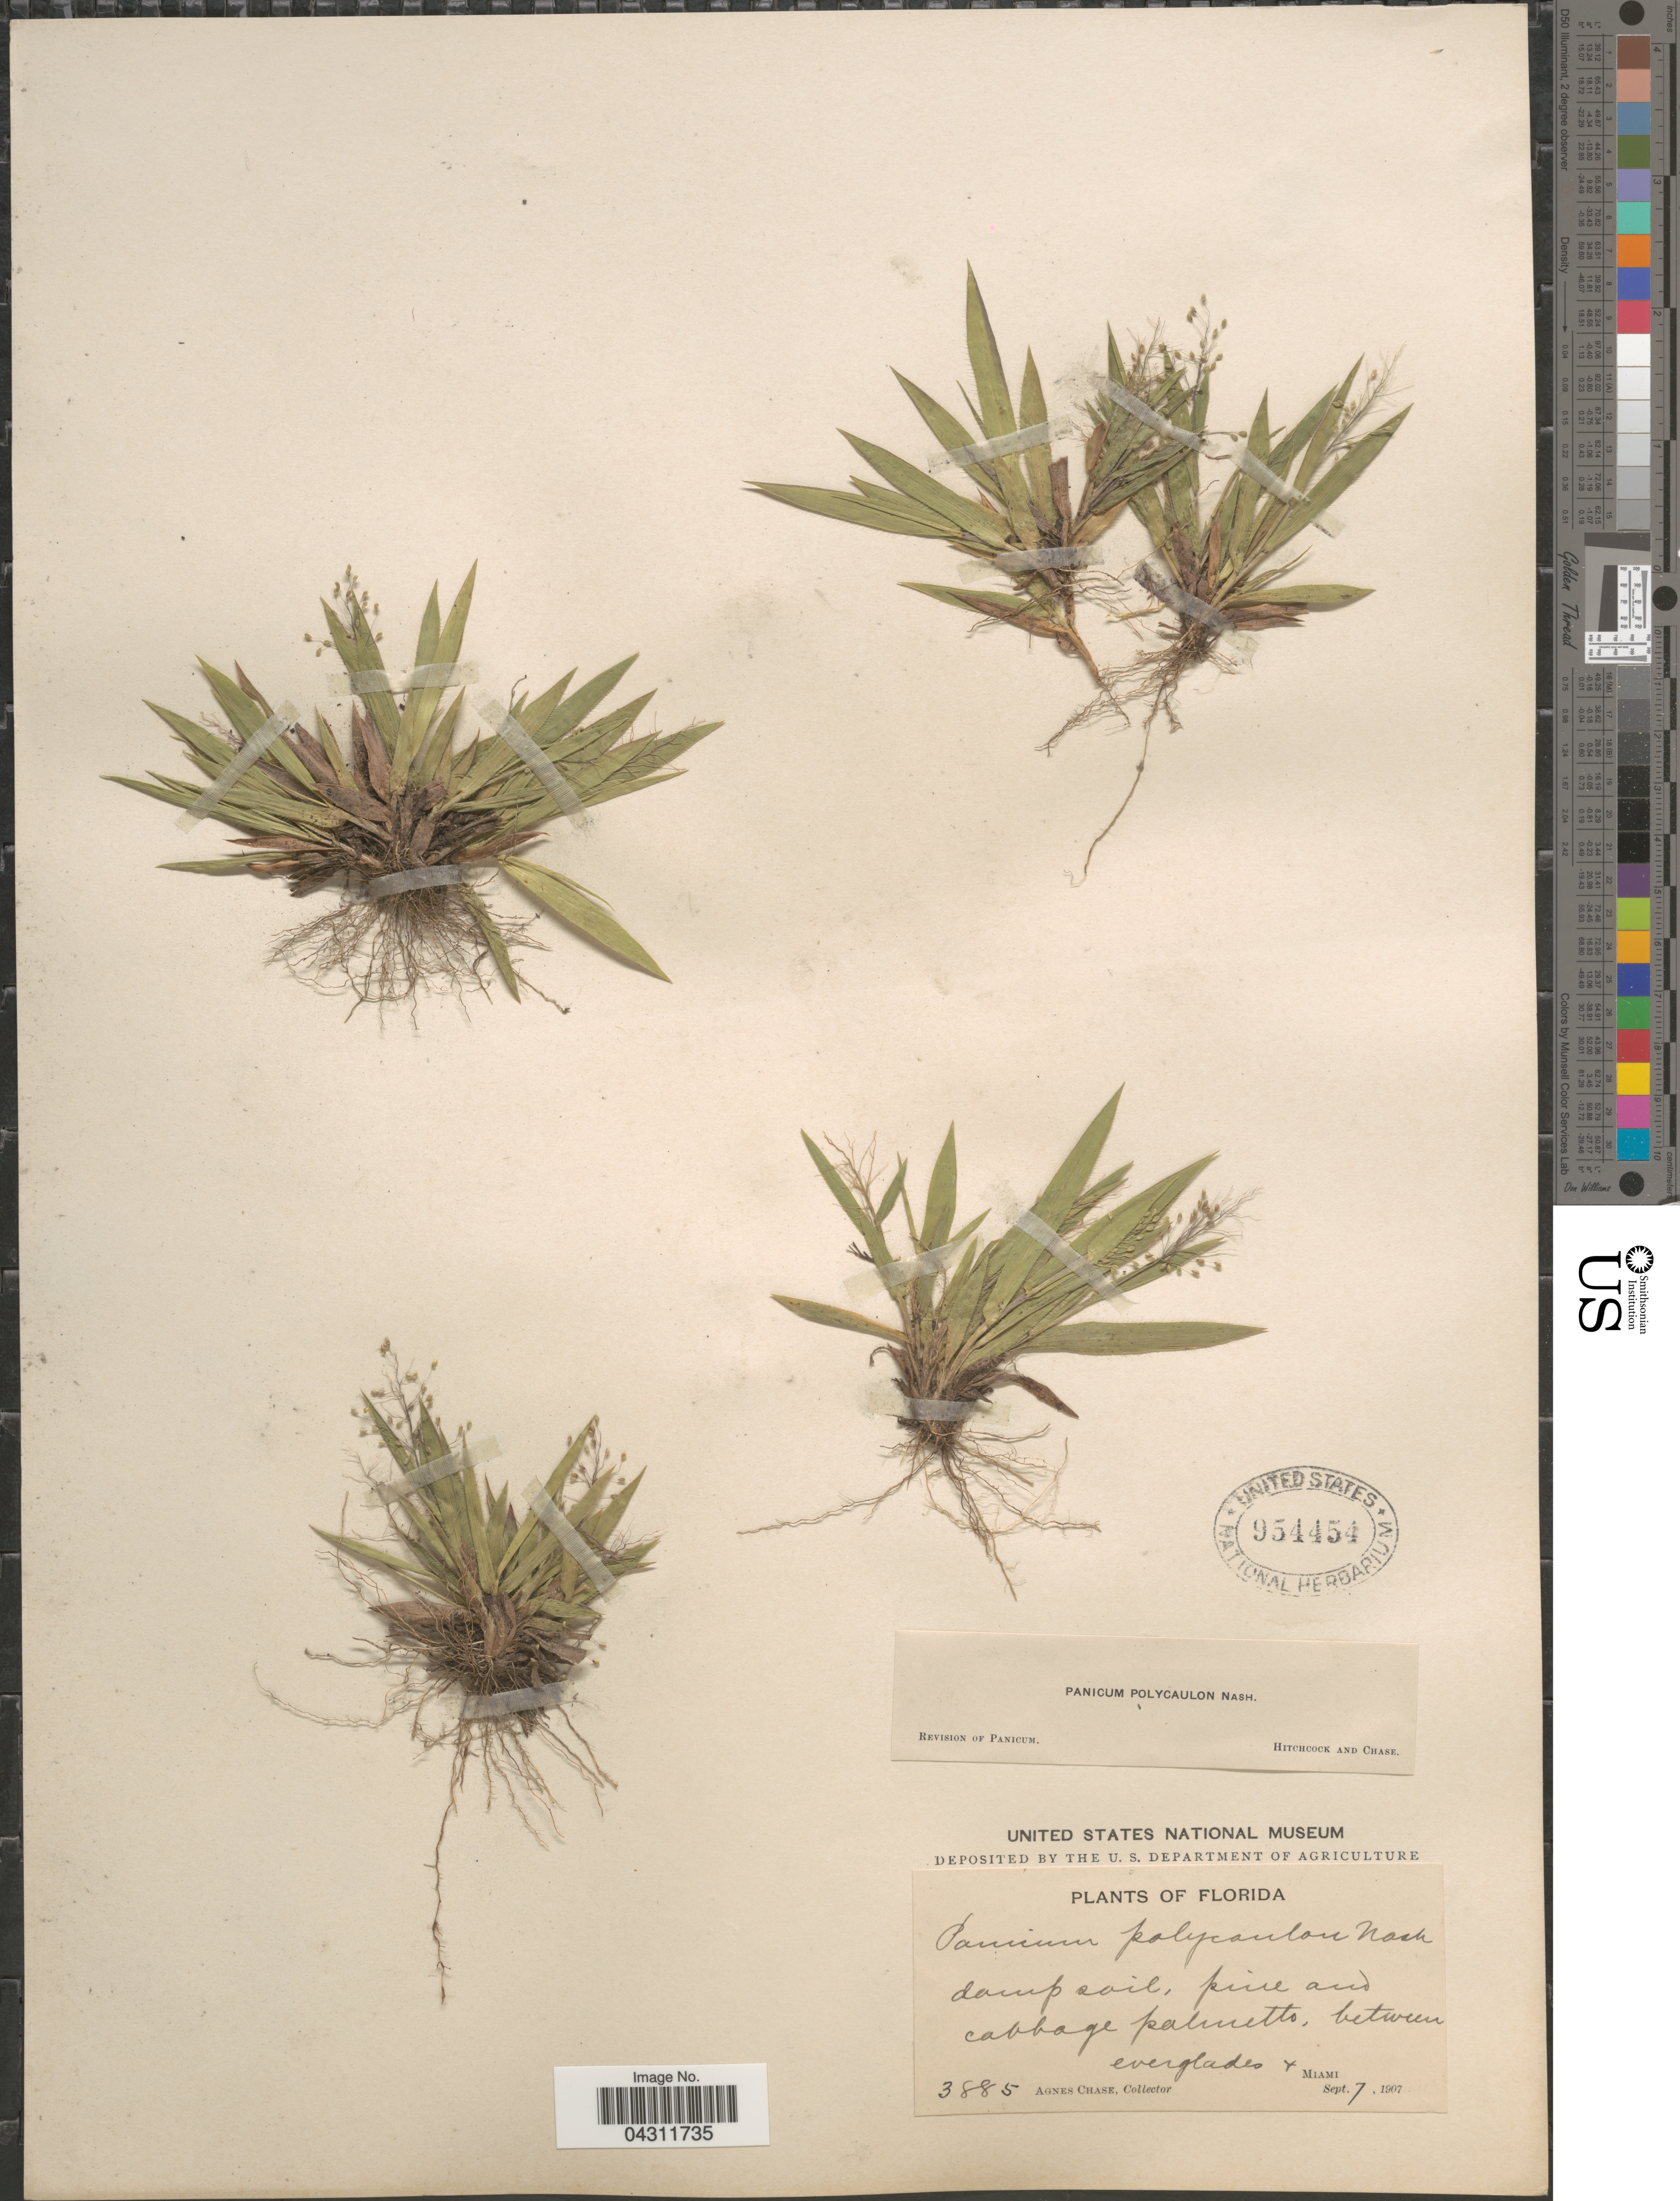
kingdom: Plantae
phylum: Tracheophyta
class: Liliopsida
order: Poales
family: Poaceae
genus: Dichanthelium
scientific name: Dichanthelium strigosum var. glabrescens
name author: (Griseb.) Freckmann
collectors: A. Chase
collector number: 3885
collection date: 1907-09-07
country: United States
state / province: Florida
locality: Damp soil, pine and cabbage palmetto, between everglades + Miami.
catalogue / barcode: US 954454